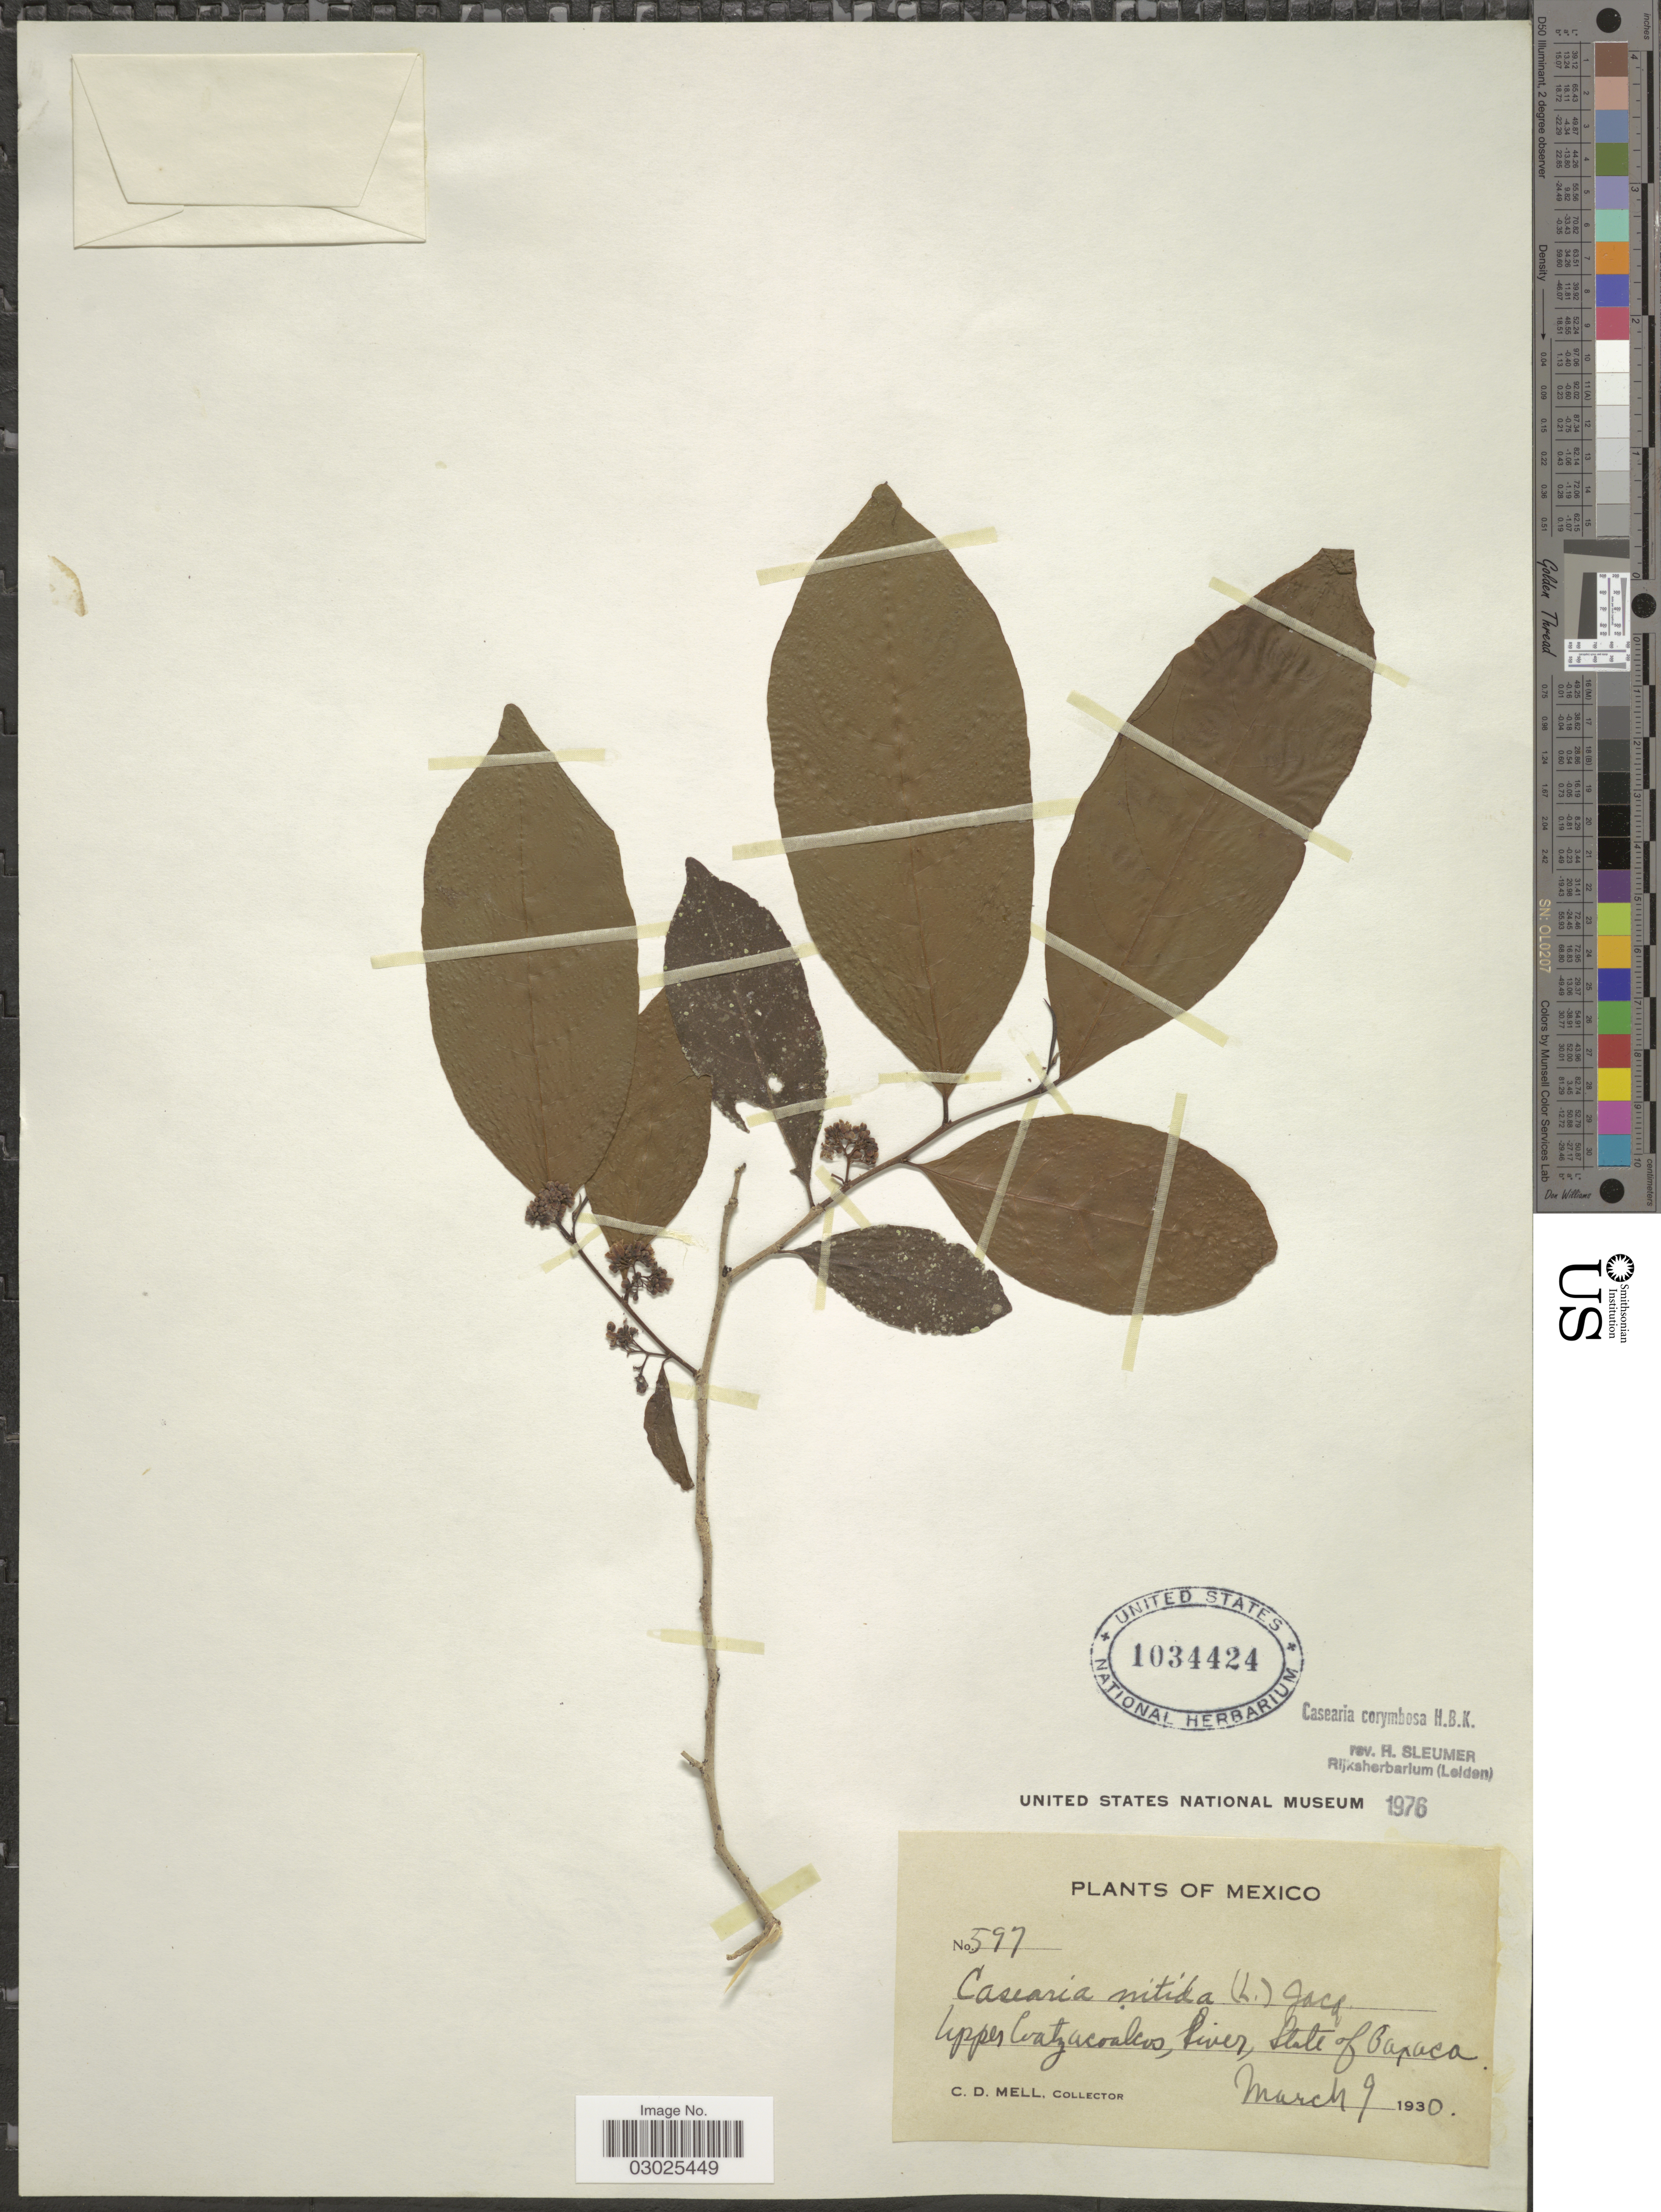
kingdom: Plantae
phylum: Tracheophyta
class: Magnoliopsida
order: Malpighiales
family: Salicaceae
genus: Casearia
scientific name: Casearia corymbosa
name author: Kunth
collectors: C. D. Mell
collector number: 597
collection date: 1930-03-09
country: Mexico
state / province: Oaxaca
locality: Upper Coatzacoalcos, River.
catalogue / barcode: US 1034424